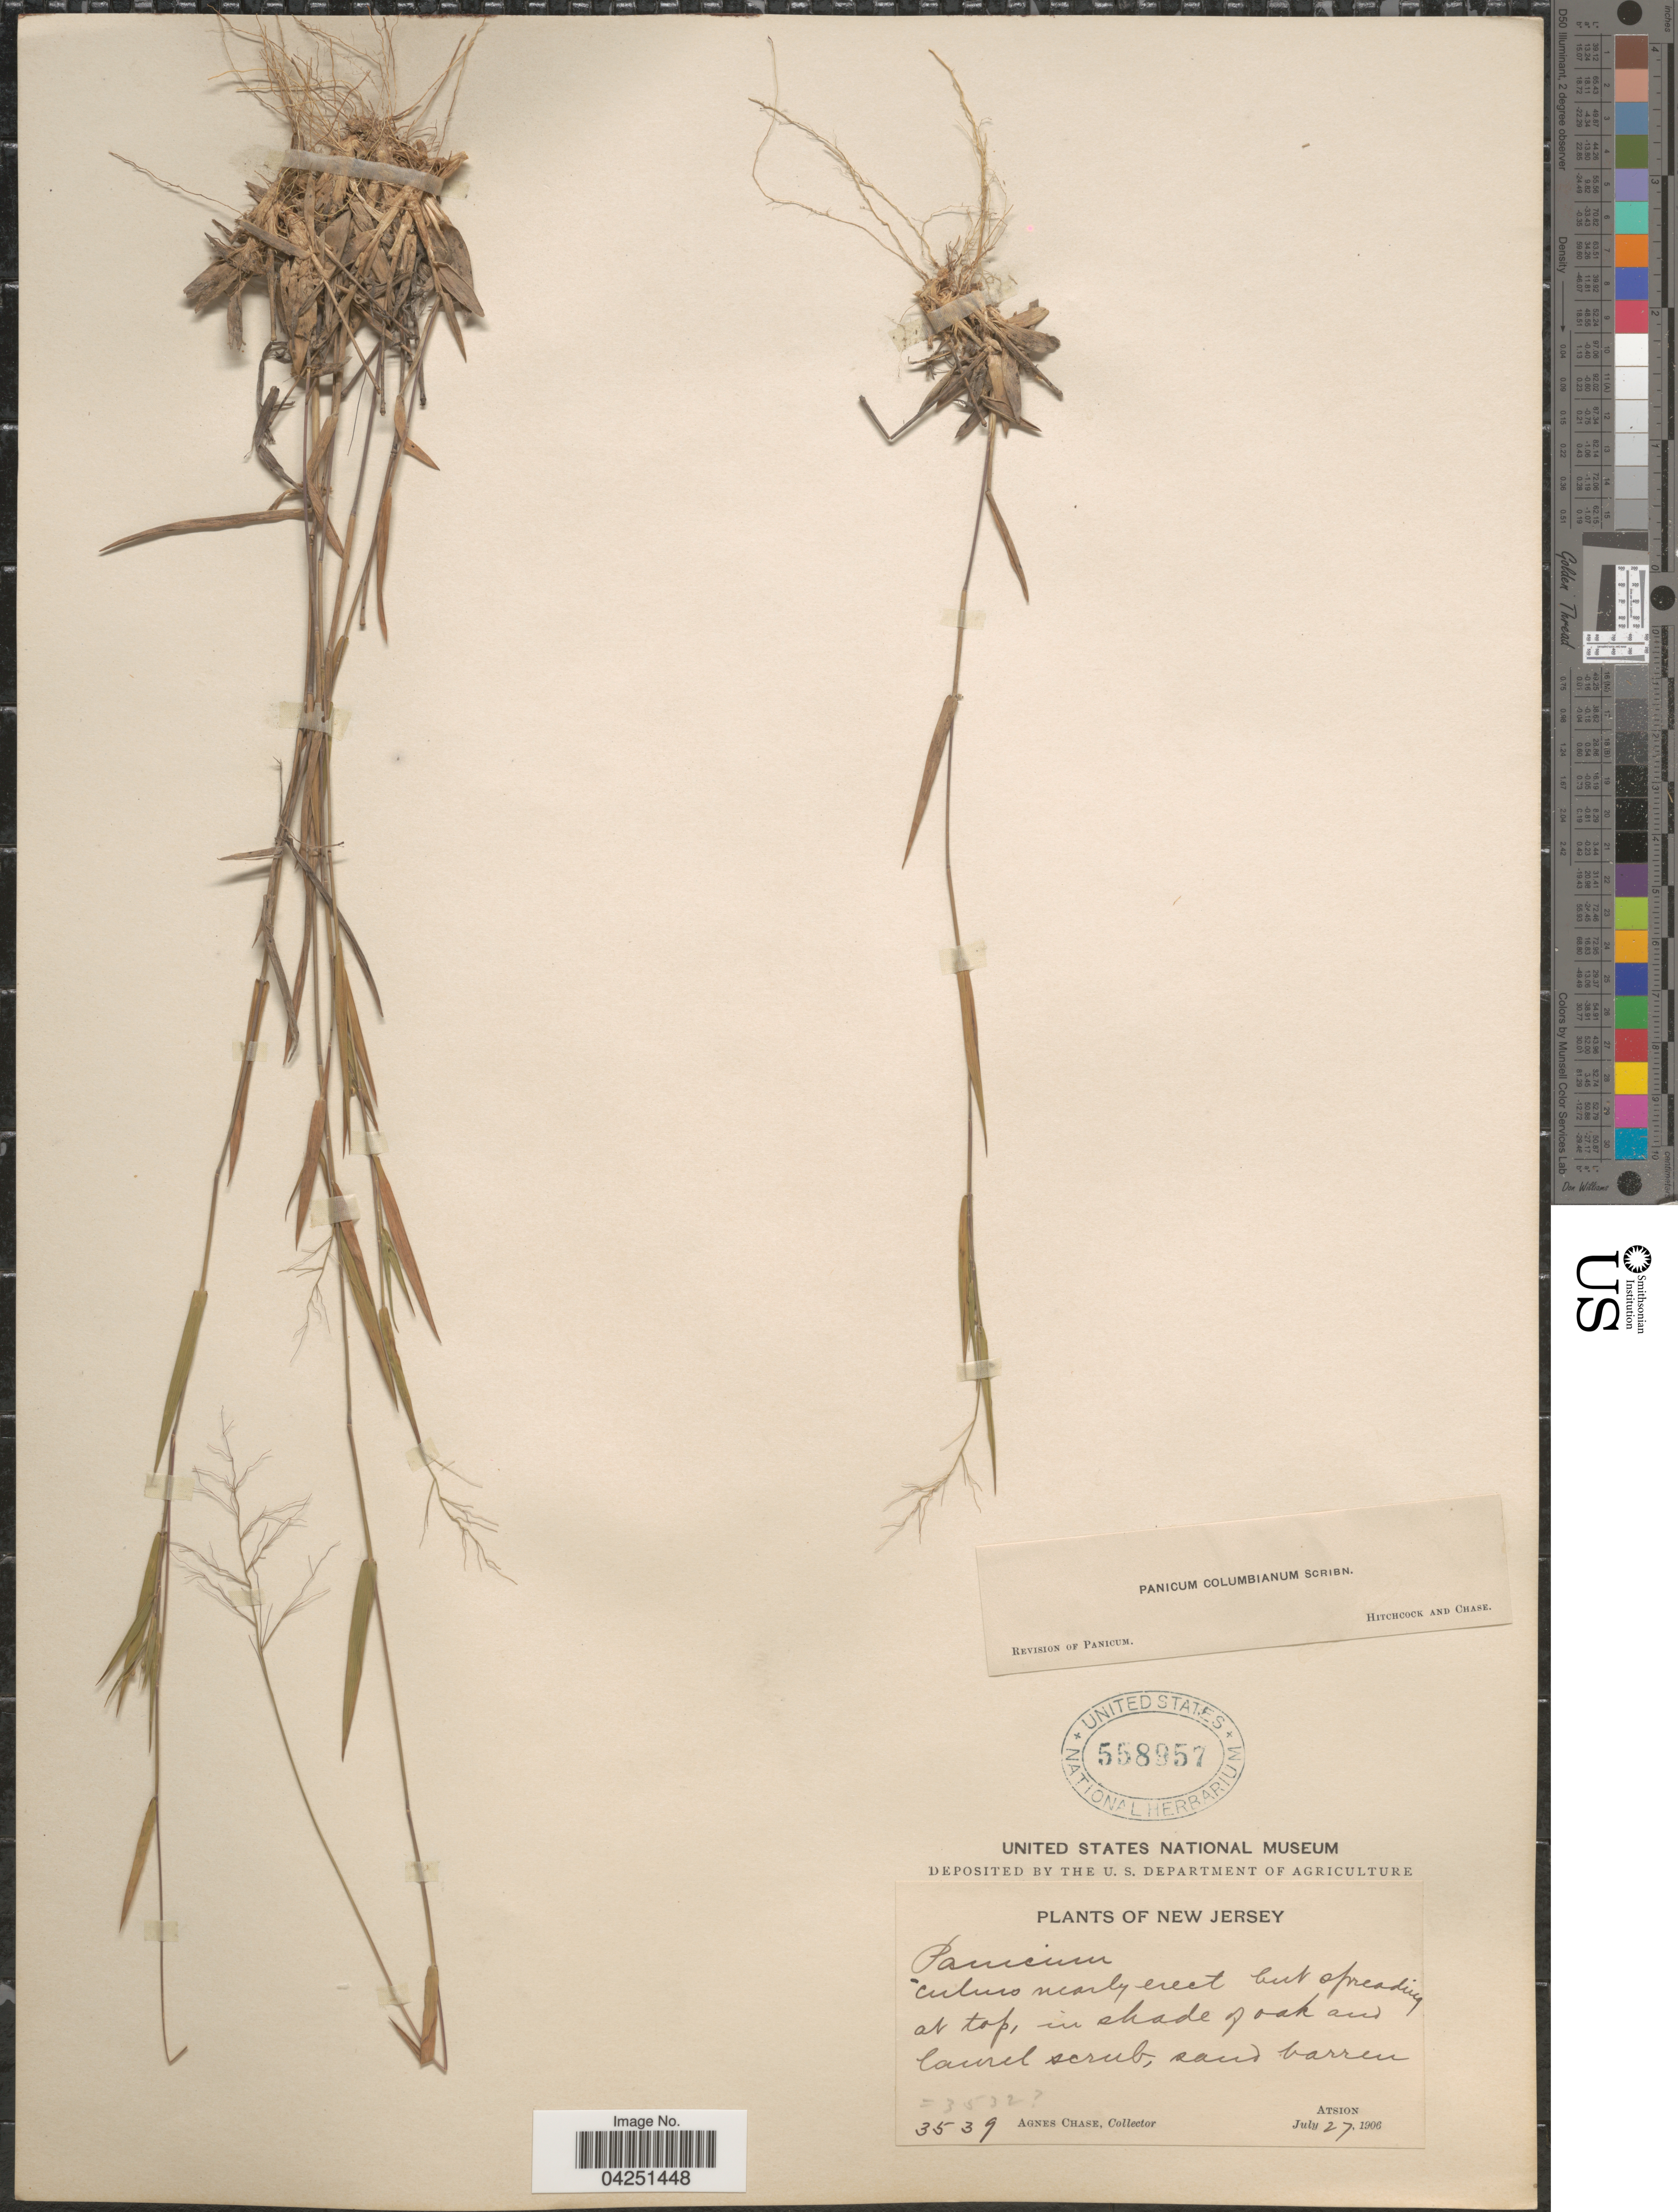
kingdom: Plantae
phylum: Tracheophyta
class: Liliopsida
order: Poales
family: Poaceae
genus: Dichanthelium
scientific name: Dichanthelium acuminatum var. acuminatum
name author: (Sw.) Gould & C.A. Clark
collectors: A. Chase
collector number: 3539=3532?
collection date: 1906-07-27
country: United States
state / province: New Jersey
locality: Spreading at top, in shade of oak and laurel scrub, sand barren. Atsion.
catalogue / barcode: US 558957